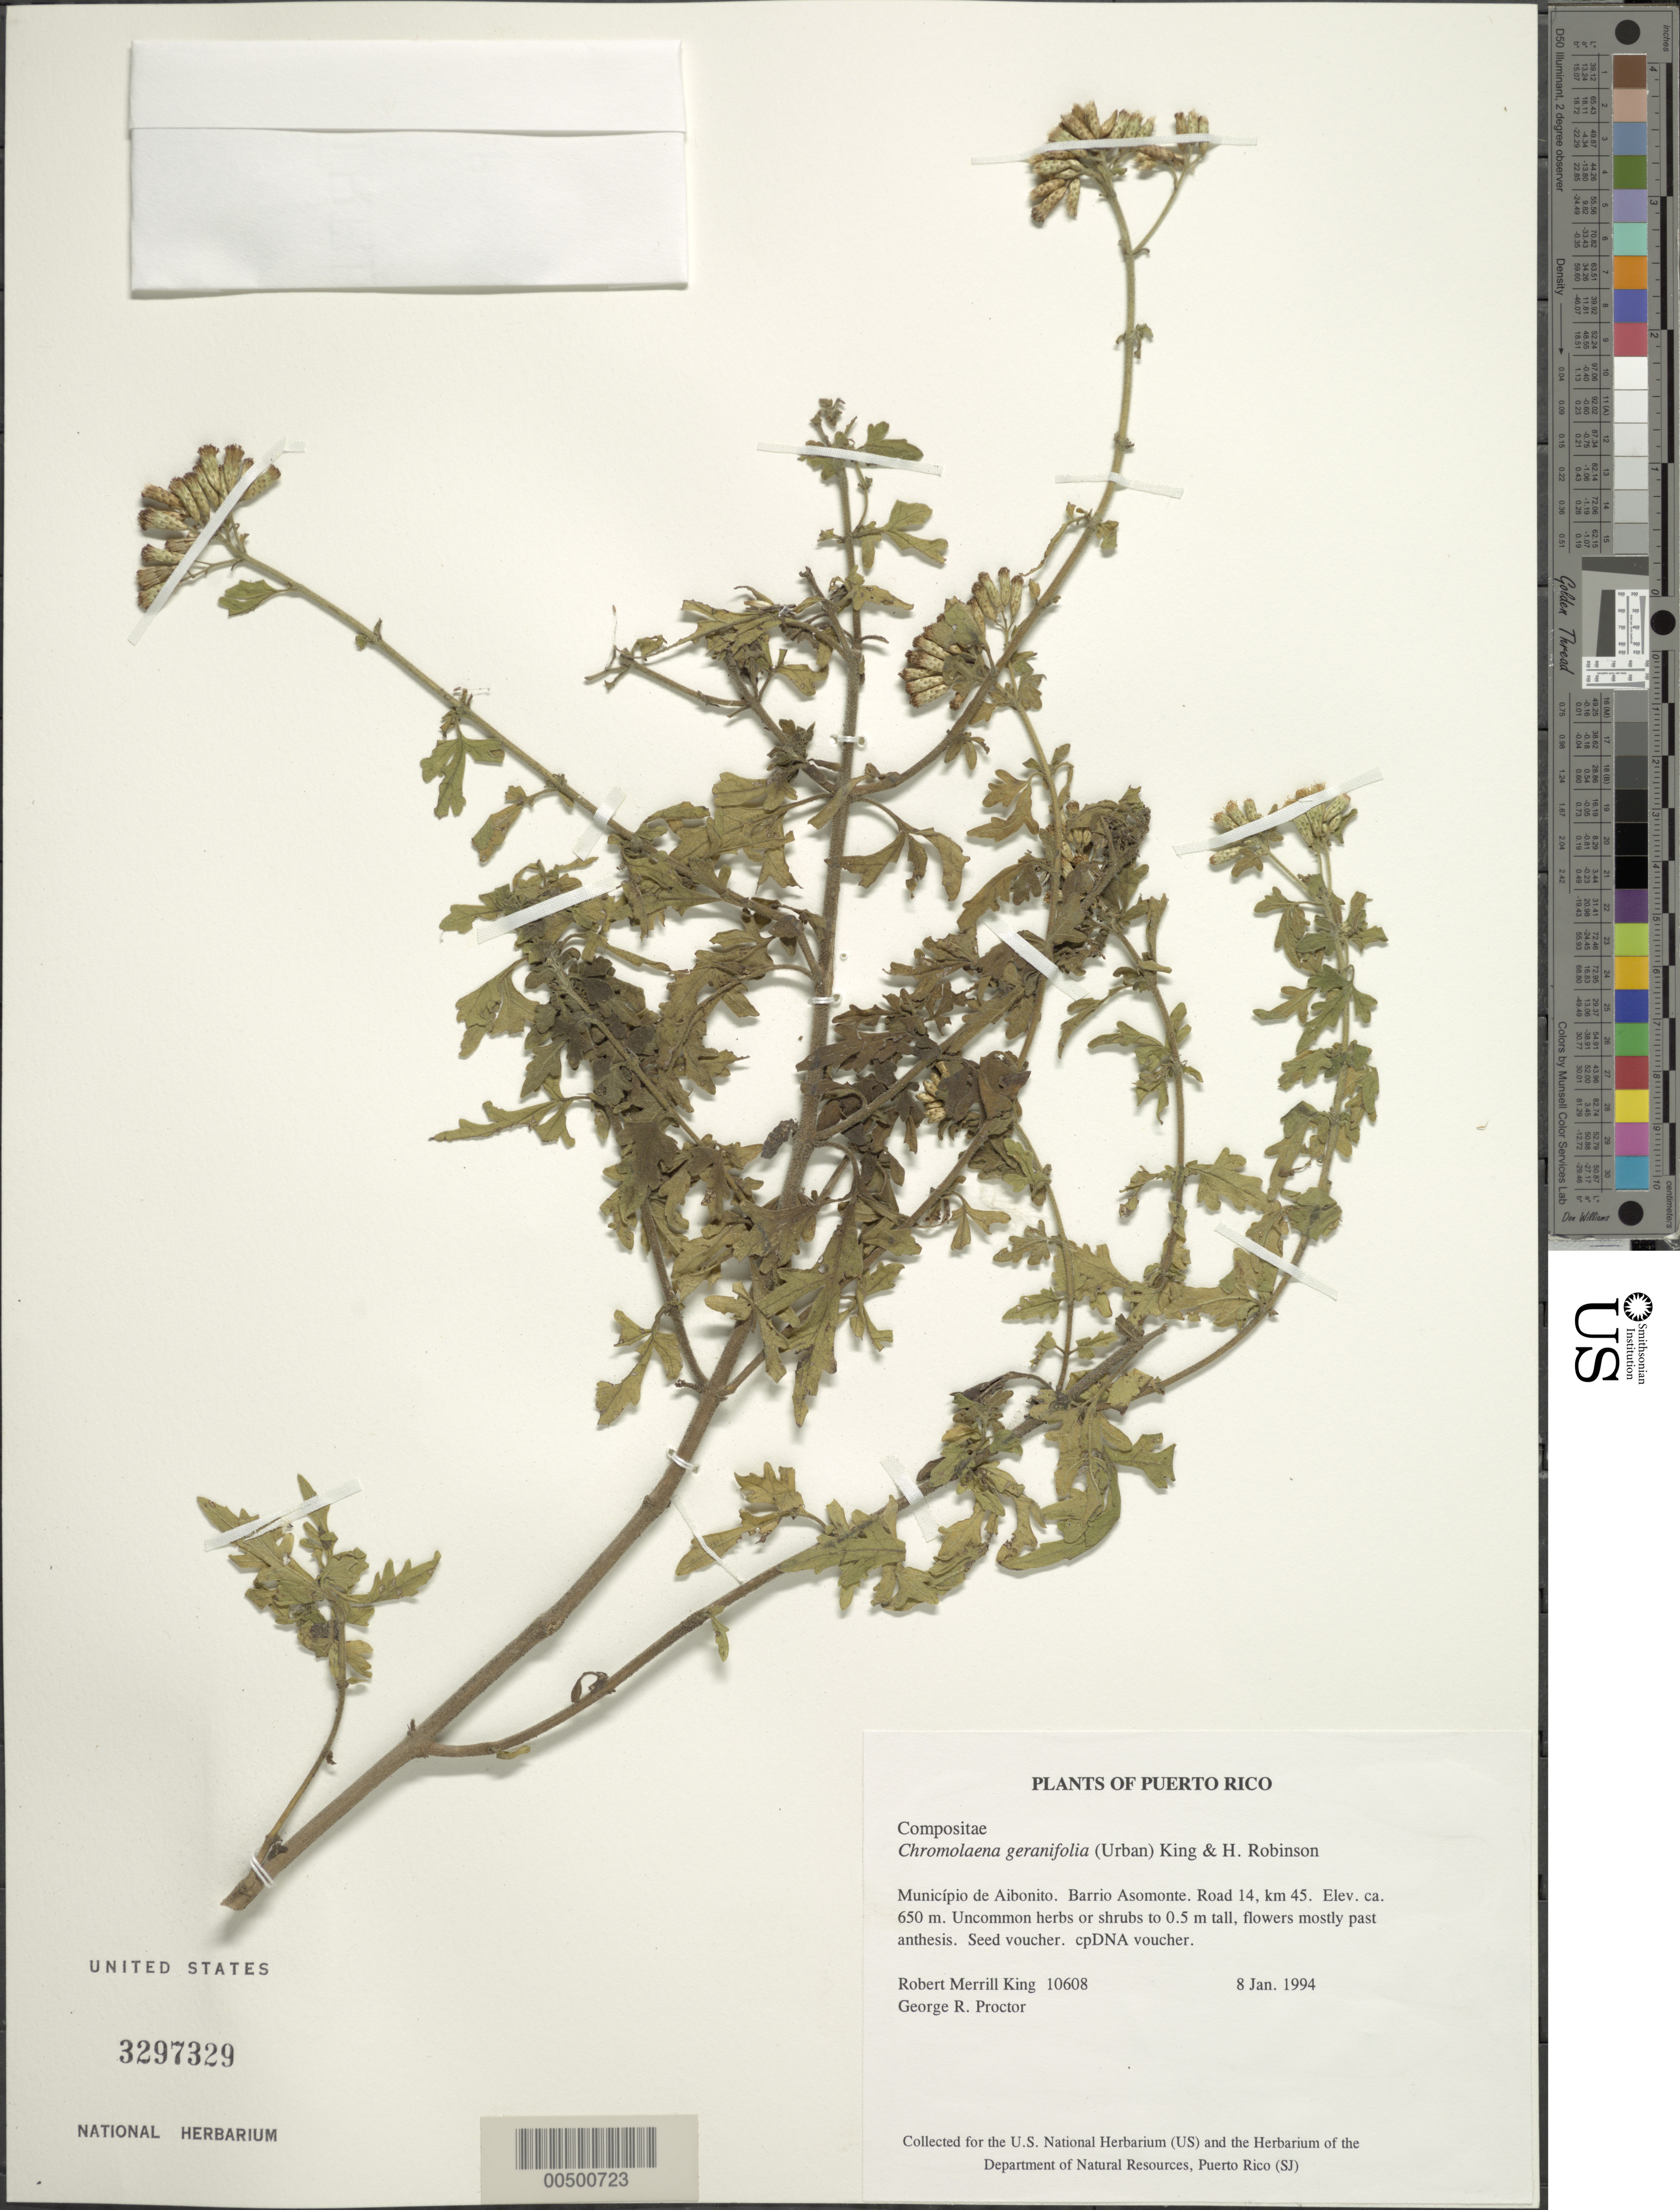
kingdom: Plantae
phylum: Tracheophyta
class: Magnoliopsida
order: Asterales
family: Asteraceae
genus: Chromolaena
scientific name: Chromolaena geranifolia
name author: (Urb.) R.M. King & H. Rob.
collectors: R. M. King & G. Proctor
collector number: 10608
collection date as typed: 08 Jan 1994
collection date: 1994-01-08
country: Puerto Rico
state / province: Abonito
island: Greater Antilles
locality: Barrio Asomonte. Road 14, km 45, Aibonito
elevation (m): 650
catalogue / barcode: US 3297329